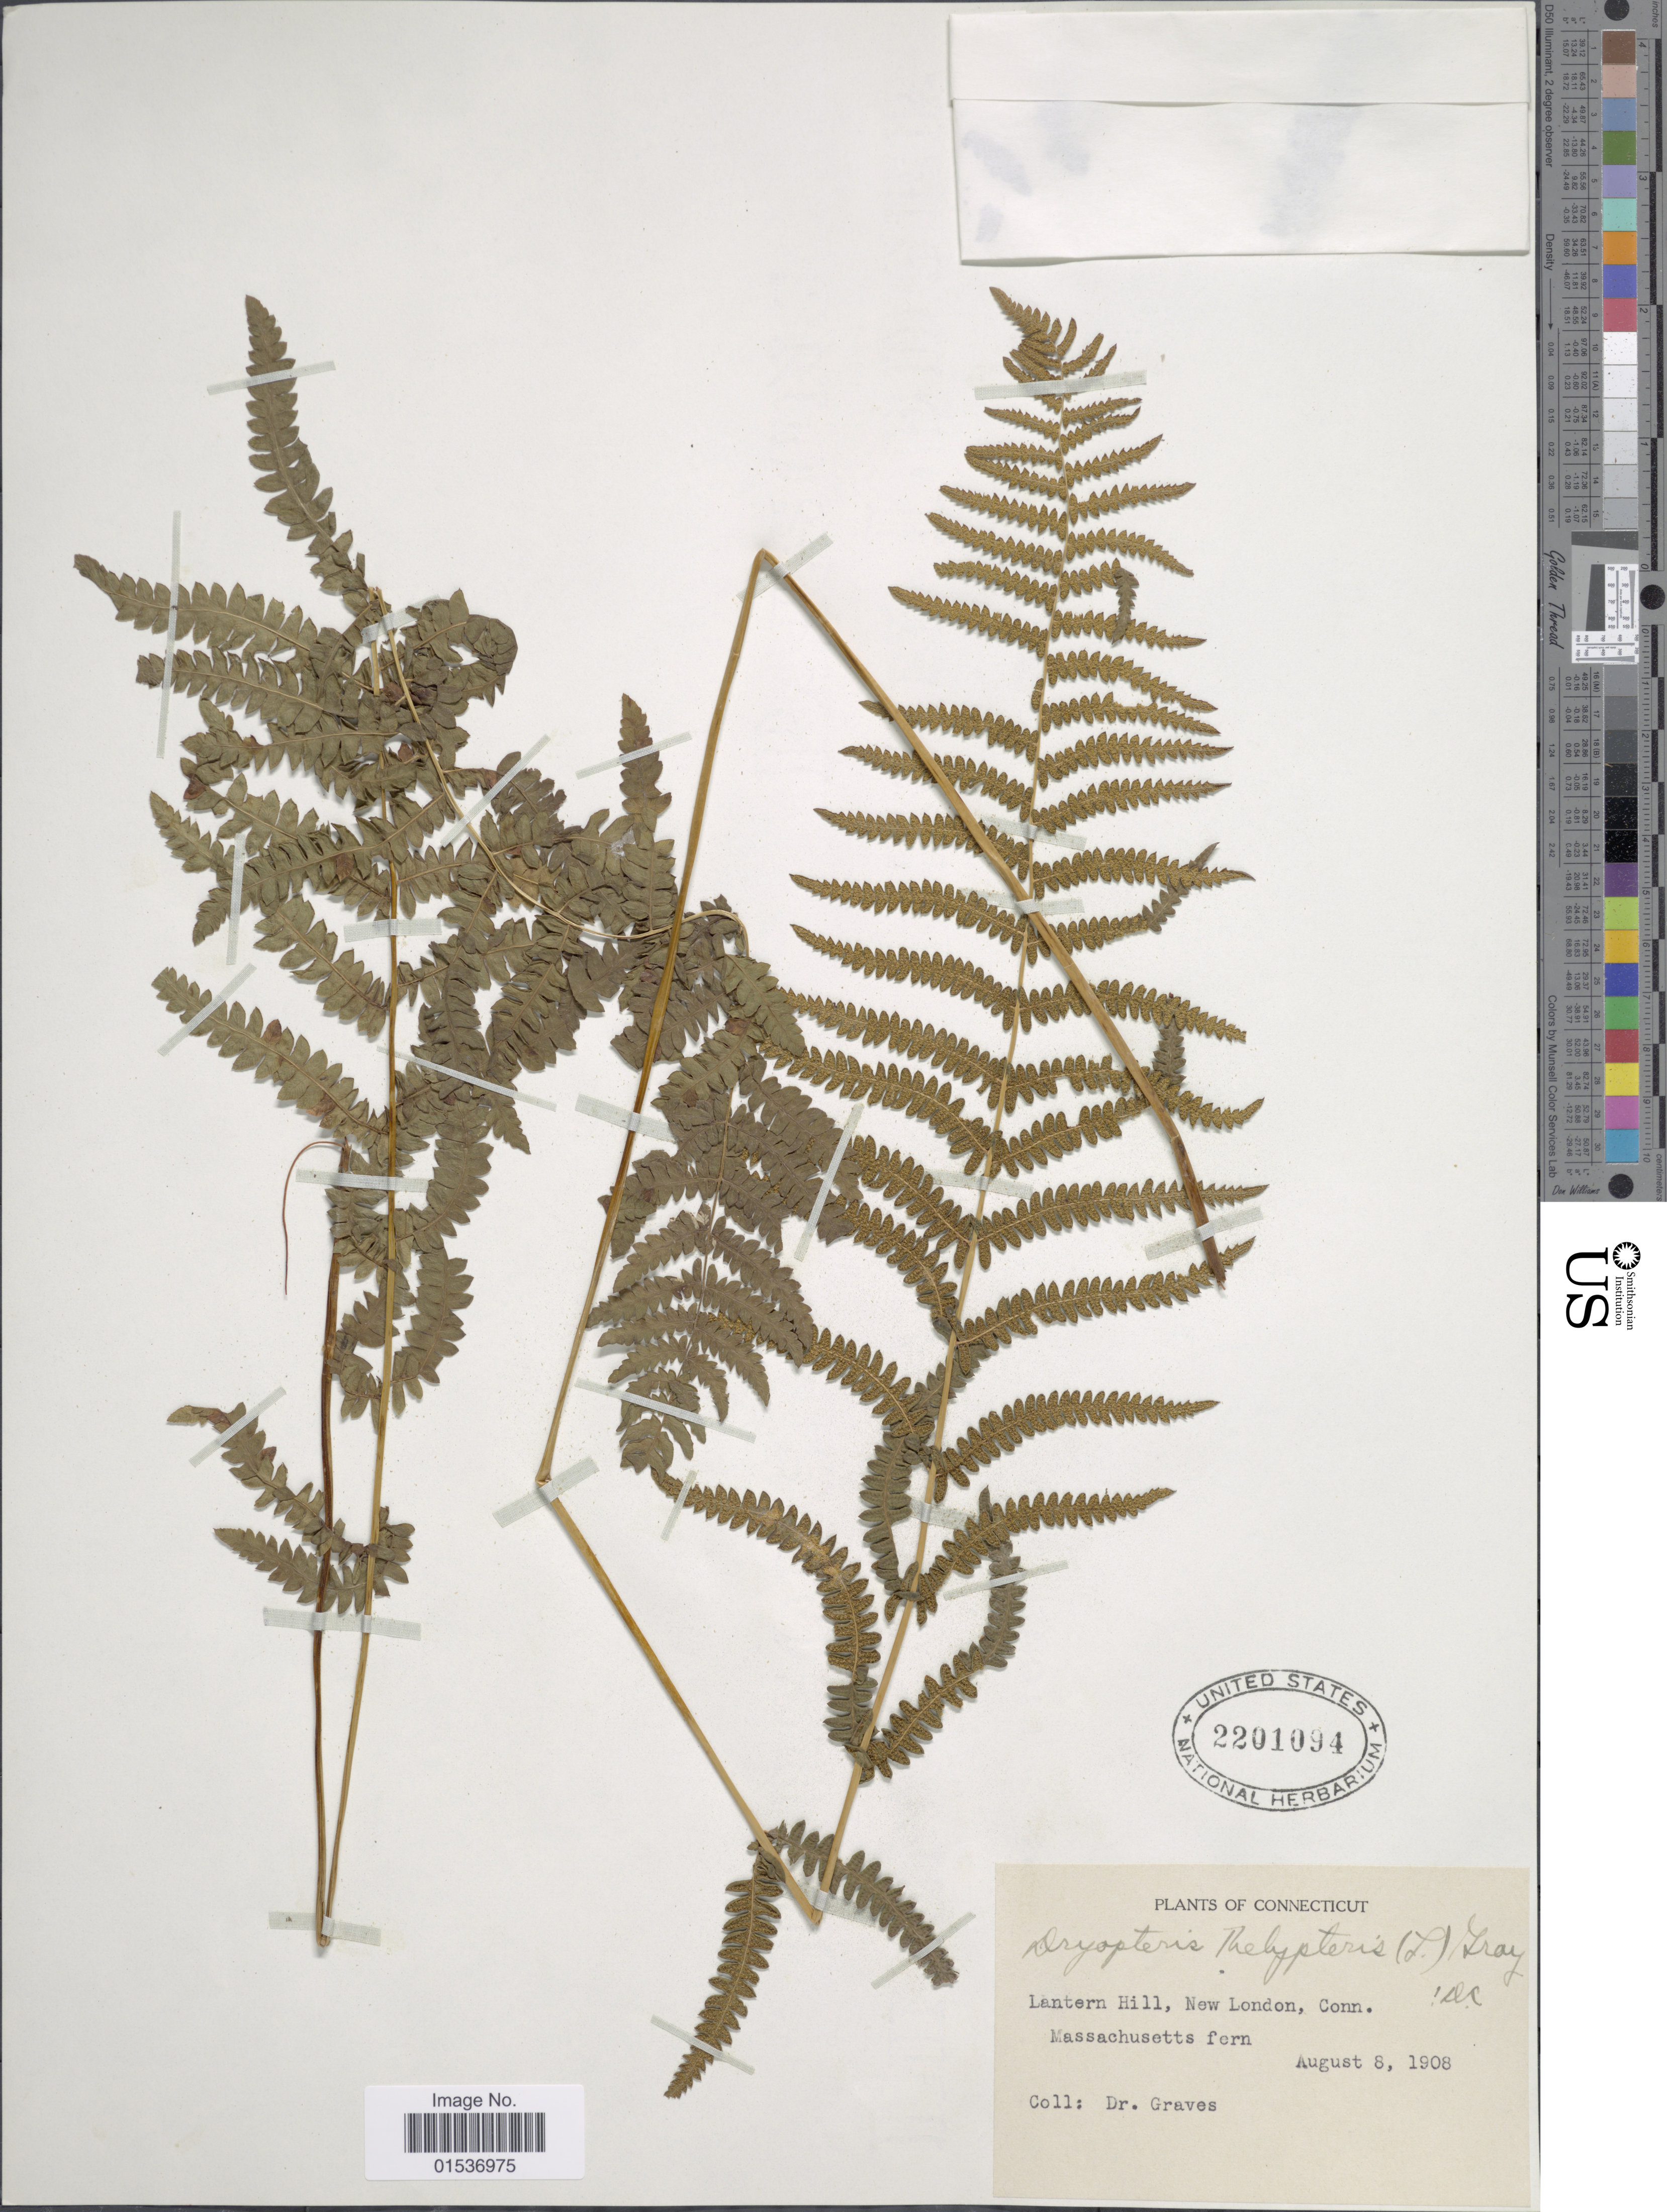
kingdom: Plantae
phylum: Tracheophyta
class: Polypodiopsida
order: Polypodiales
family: Thelypteridaceae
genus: Thelypteris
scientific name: Thelypteris palustris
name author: (Salisb.) Schott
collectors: Graves, --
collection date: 1908-08-08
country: United States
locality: Connecticut, Lantern Hill, New Londen, Conn, Massachusetts.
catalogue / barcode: US 2201094